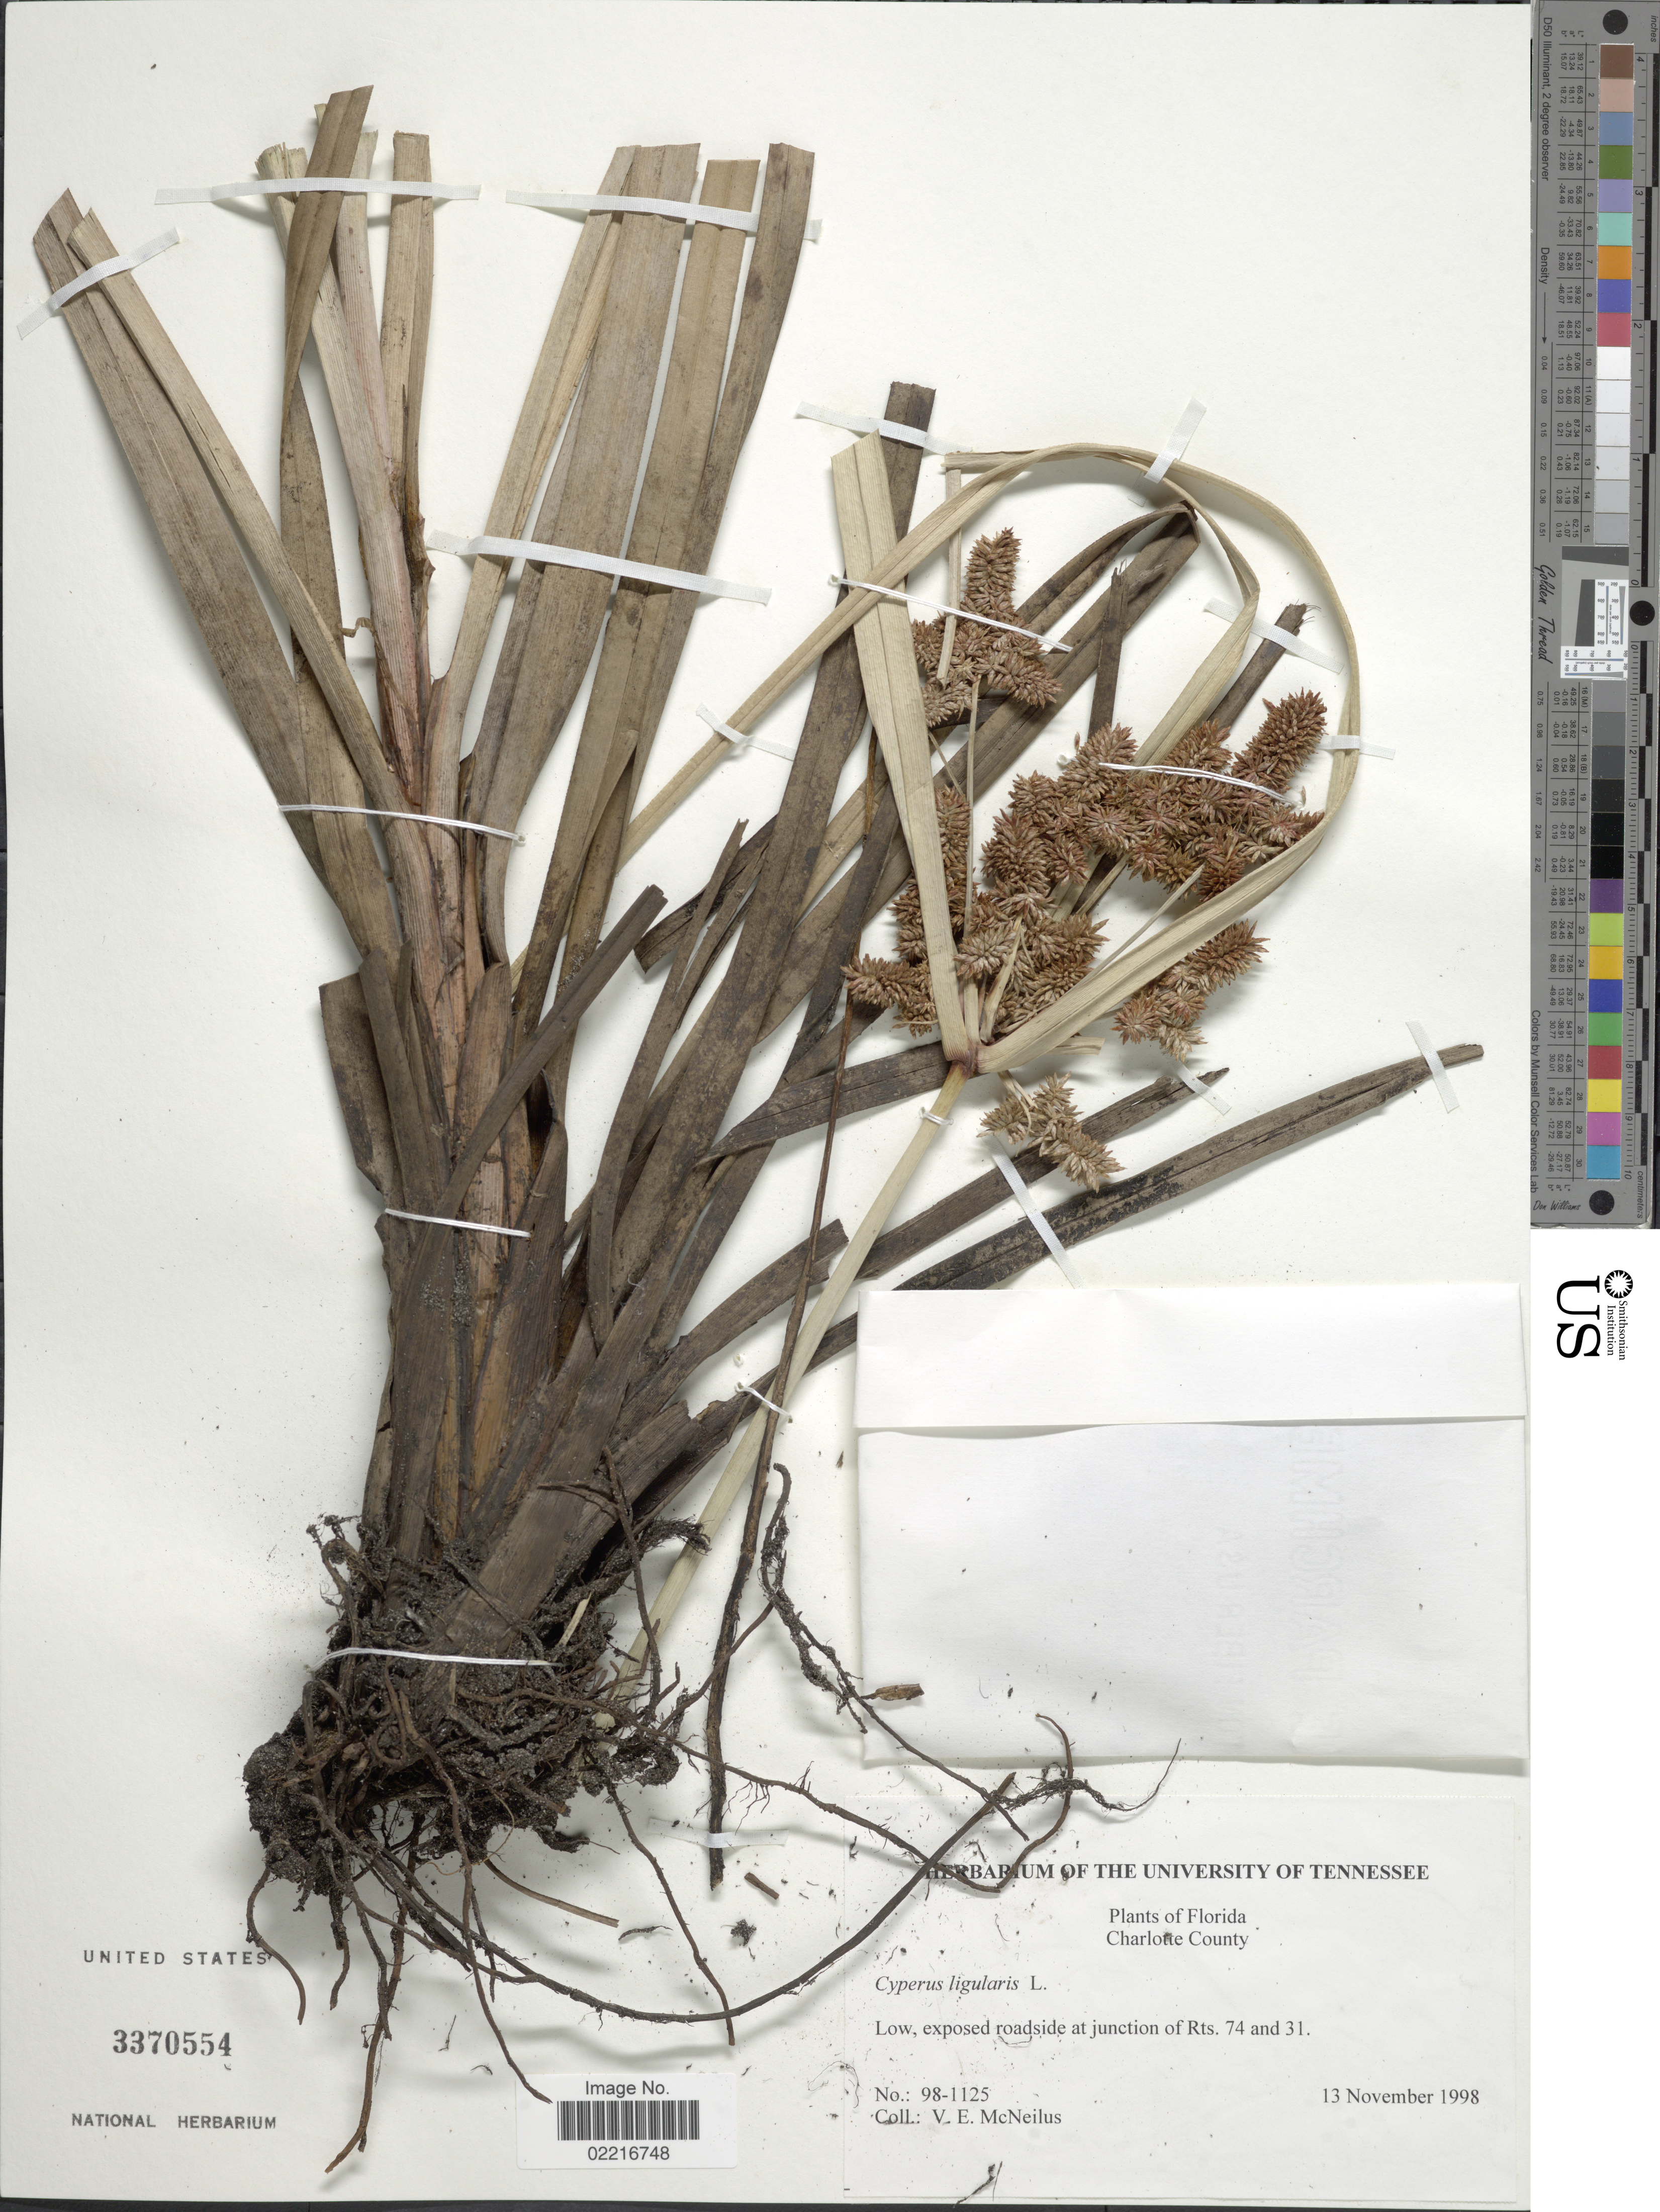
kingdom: Plantae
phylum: Tracheophyta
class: Liliopsida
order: Poales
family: Cyperaceae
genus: Cyperus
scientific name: Cyperus ligularis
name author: L.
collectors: V. Mcneilus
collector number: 98-1125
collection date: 1998-11-13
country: United States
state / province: Florida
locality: Charlotte County, at junction of Rts. 74 and 31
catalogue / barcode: US 3370554